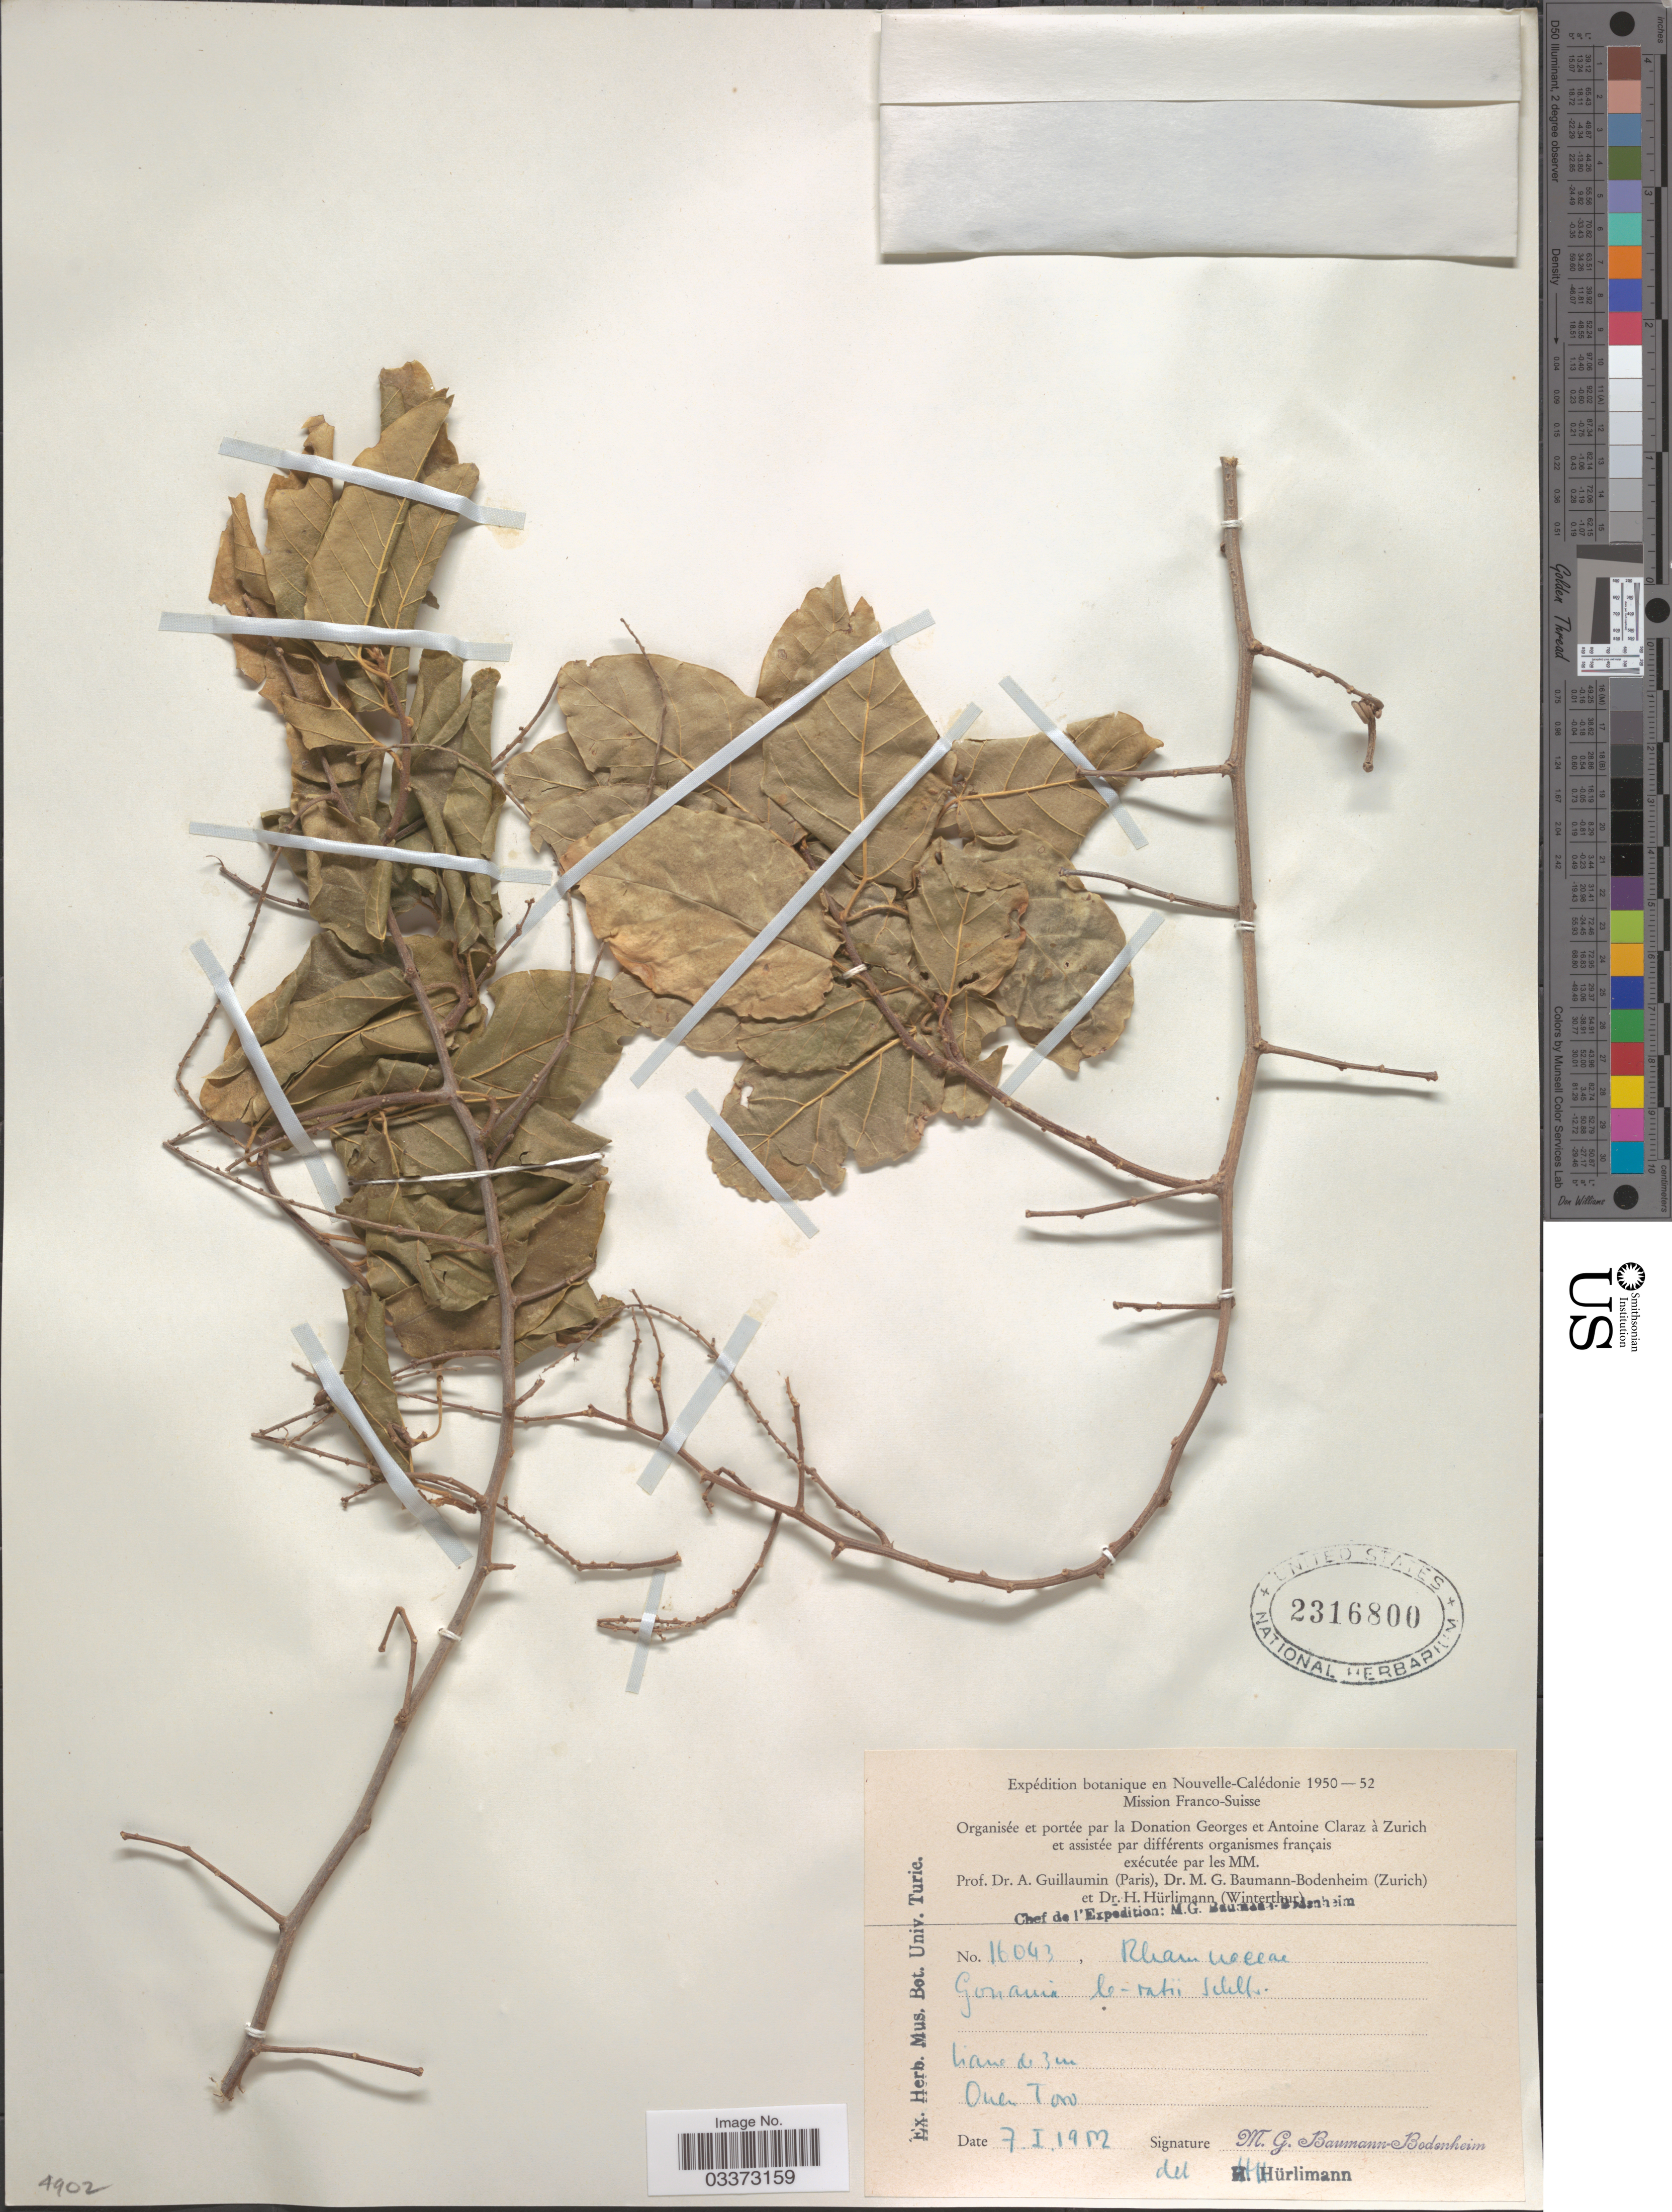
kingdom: Plantae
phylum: Tracheophyta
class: Magnoliopsida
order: Rosales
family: Rhamnaceae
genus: Gouania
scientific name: Gouania leratii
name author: Schltr.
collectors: M. G. Baumann-Bodenheim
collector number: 16043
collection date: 1912-01-07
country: New Caledonia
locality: Ouen Toro.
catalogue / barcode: US 2316800